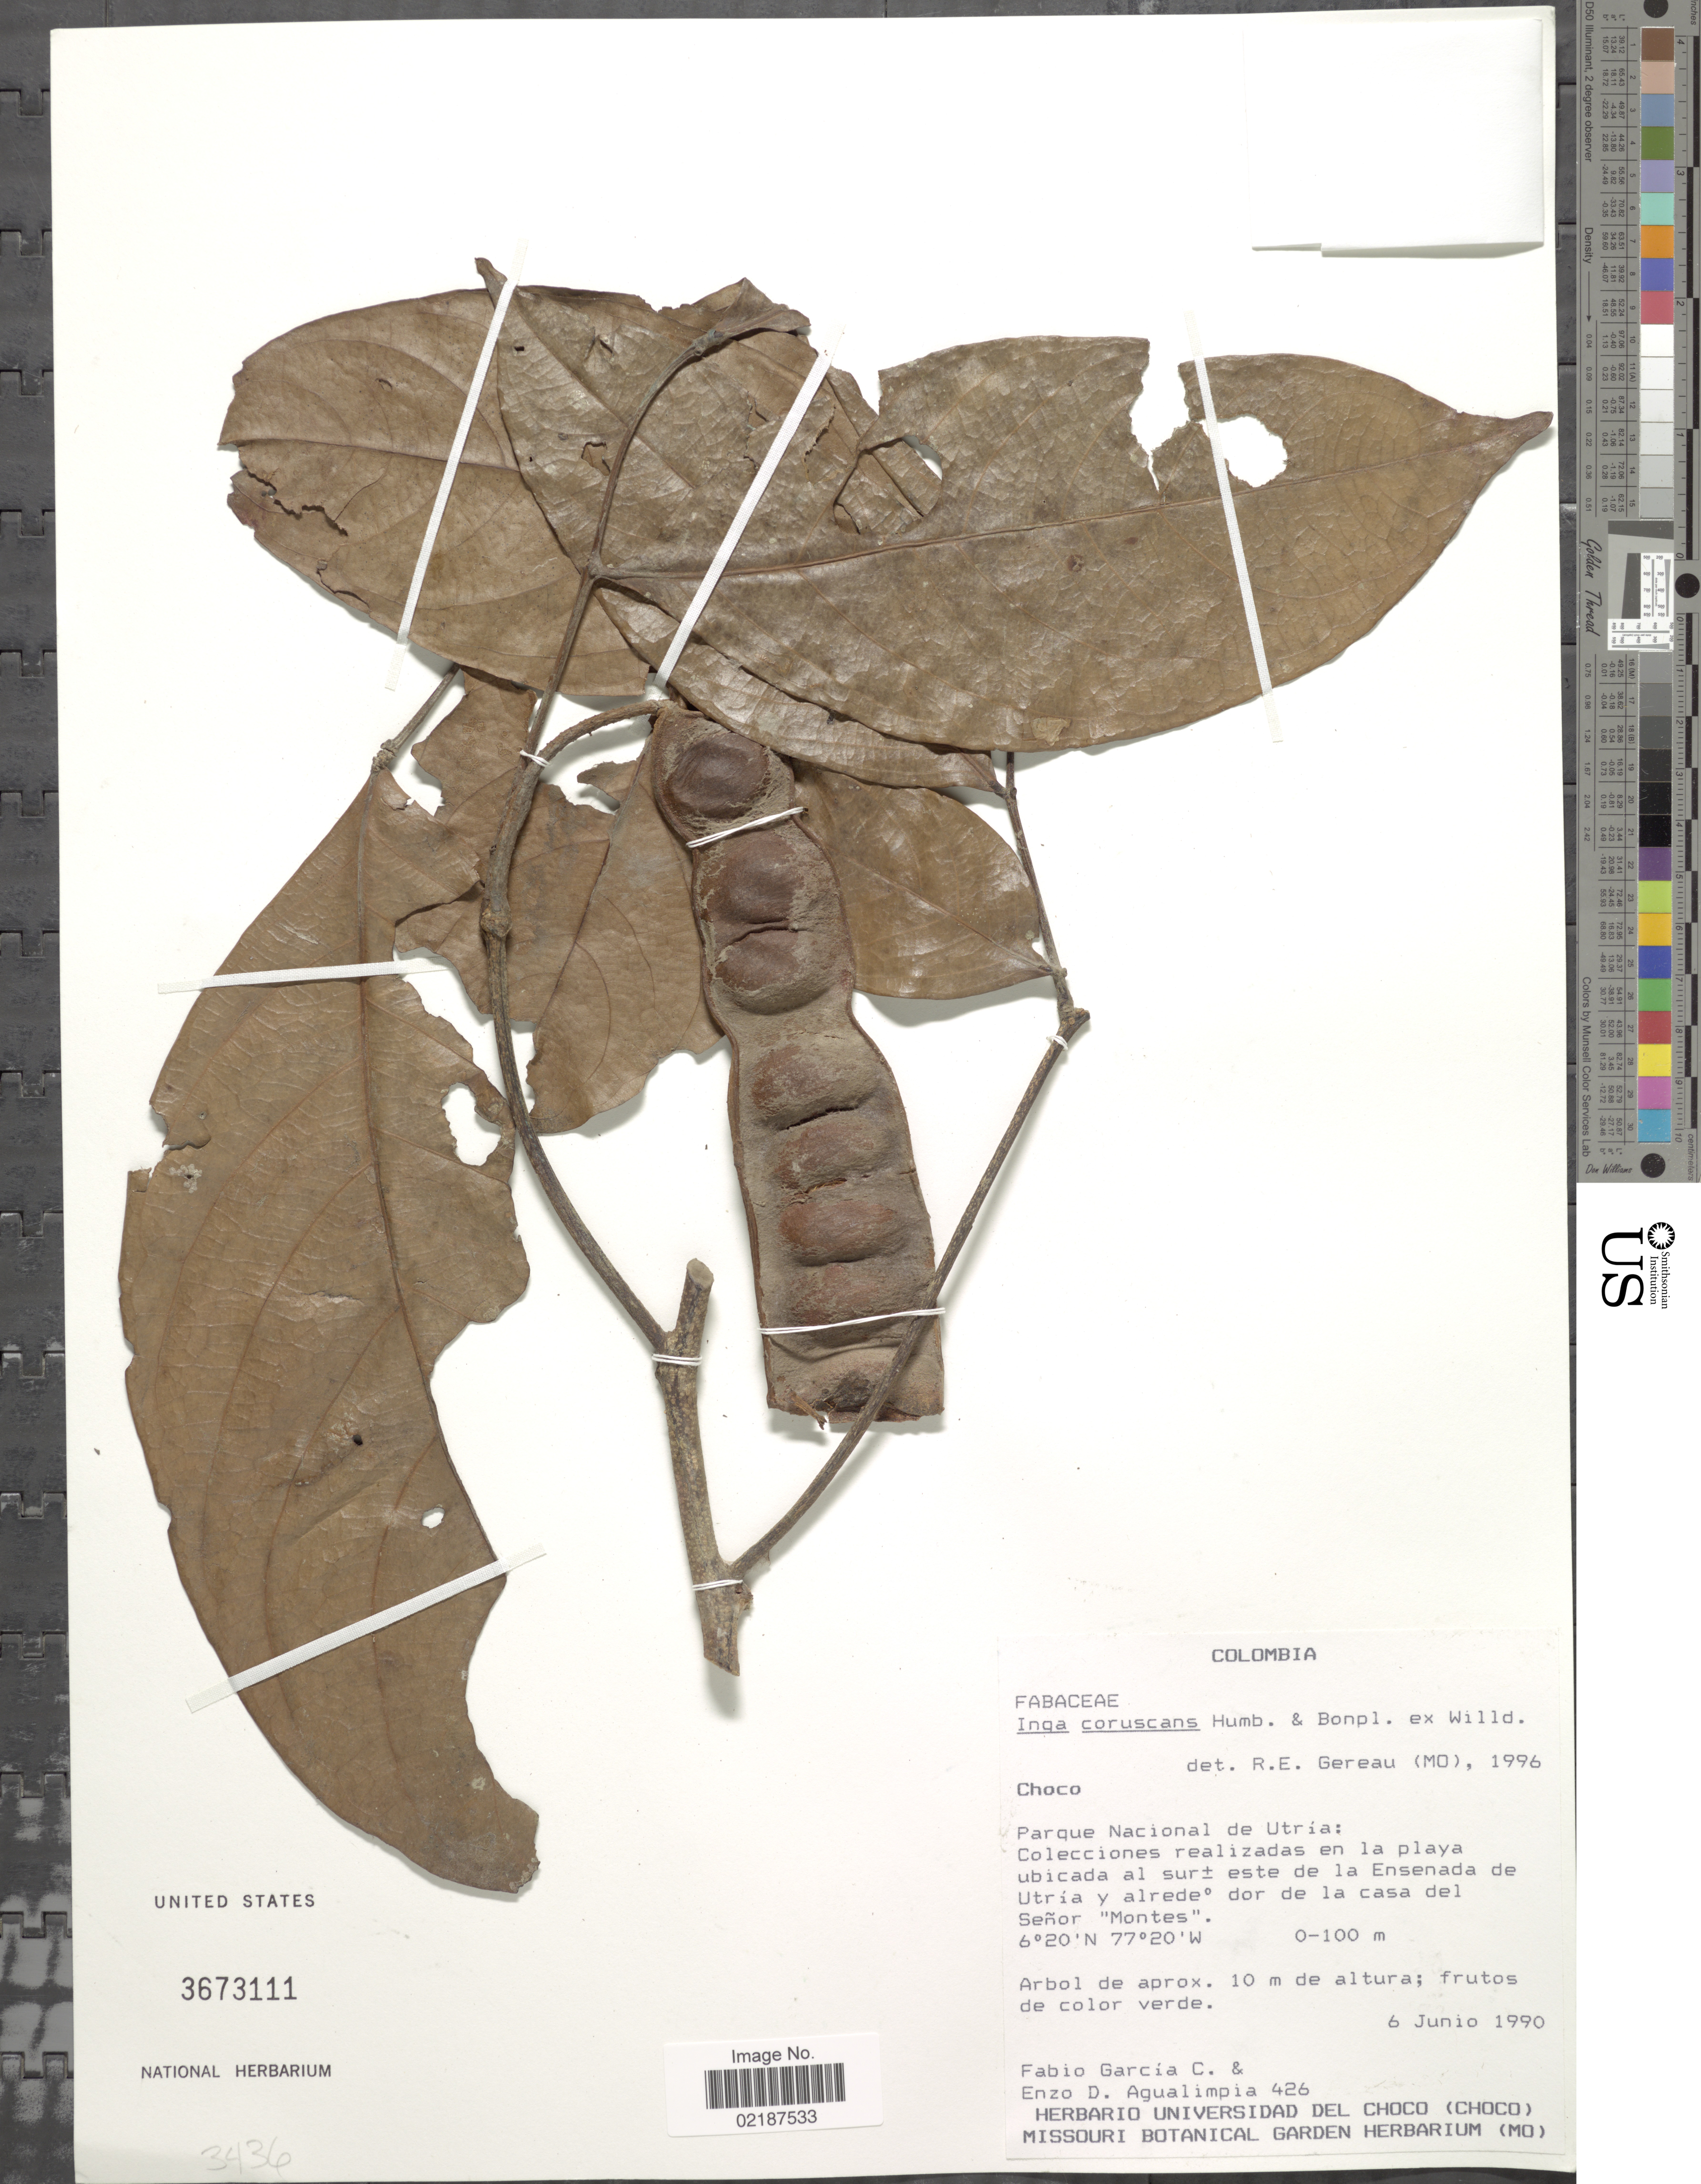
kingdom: Plantae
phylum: Tracheophyta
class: Magnoliopsida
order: Fabales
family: Fabaceae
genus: Inga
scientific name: Inga coruscans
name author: Humb. & Bonpl. ex Willd.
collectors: F. García C. & E. D. Agualimpia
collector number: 426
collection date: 1990-06-06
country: Colombia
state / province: Chocó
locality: Parque Nacional de Utria: Colecciones realizades en la playa ubicada al sur +/- este de la Ensenada de Utria y alrede dor de la casa del Senor "Montes"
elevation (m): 0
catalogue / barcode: US 3673111